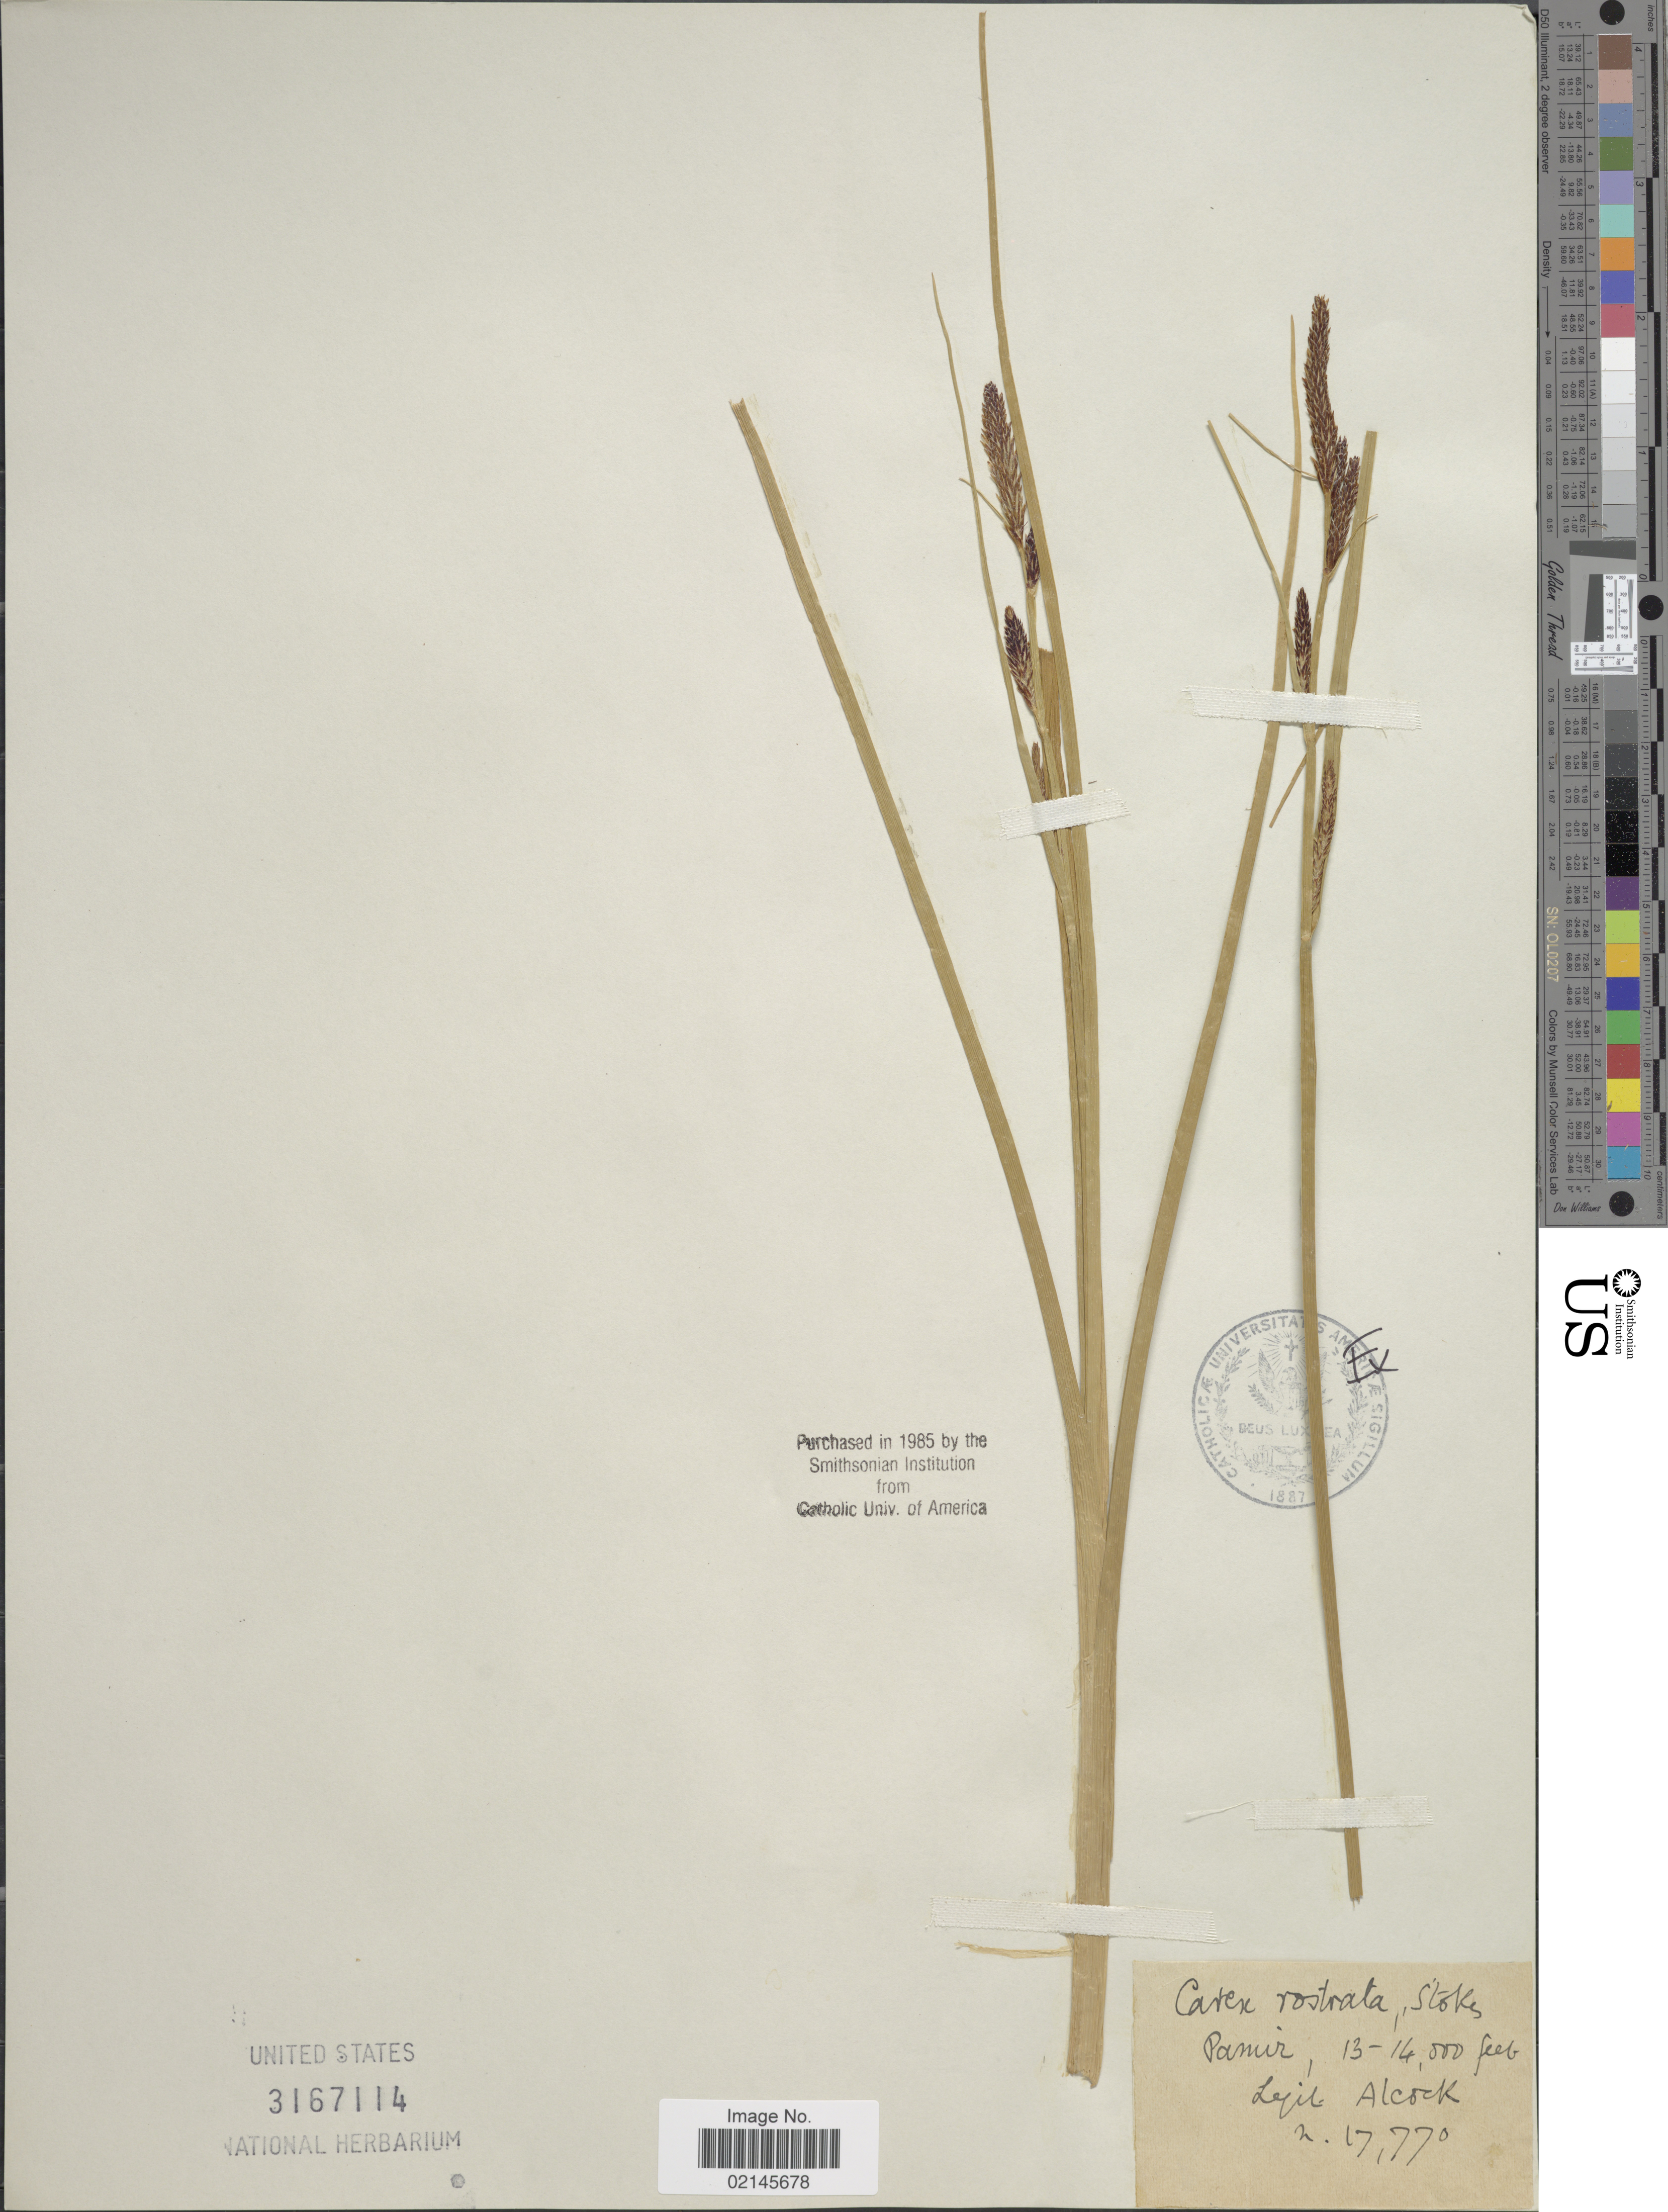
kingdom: Plantae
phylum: Tracheophyta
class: Liliopsida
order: Poales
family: Cyperaceae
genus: Carex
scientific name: Carex rostrata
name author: Stokes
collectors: Alcock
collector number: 17770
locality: Pamir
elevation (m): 3962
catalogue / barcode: US 3167114